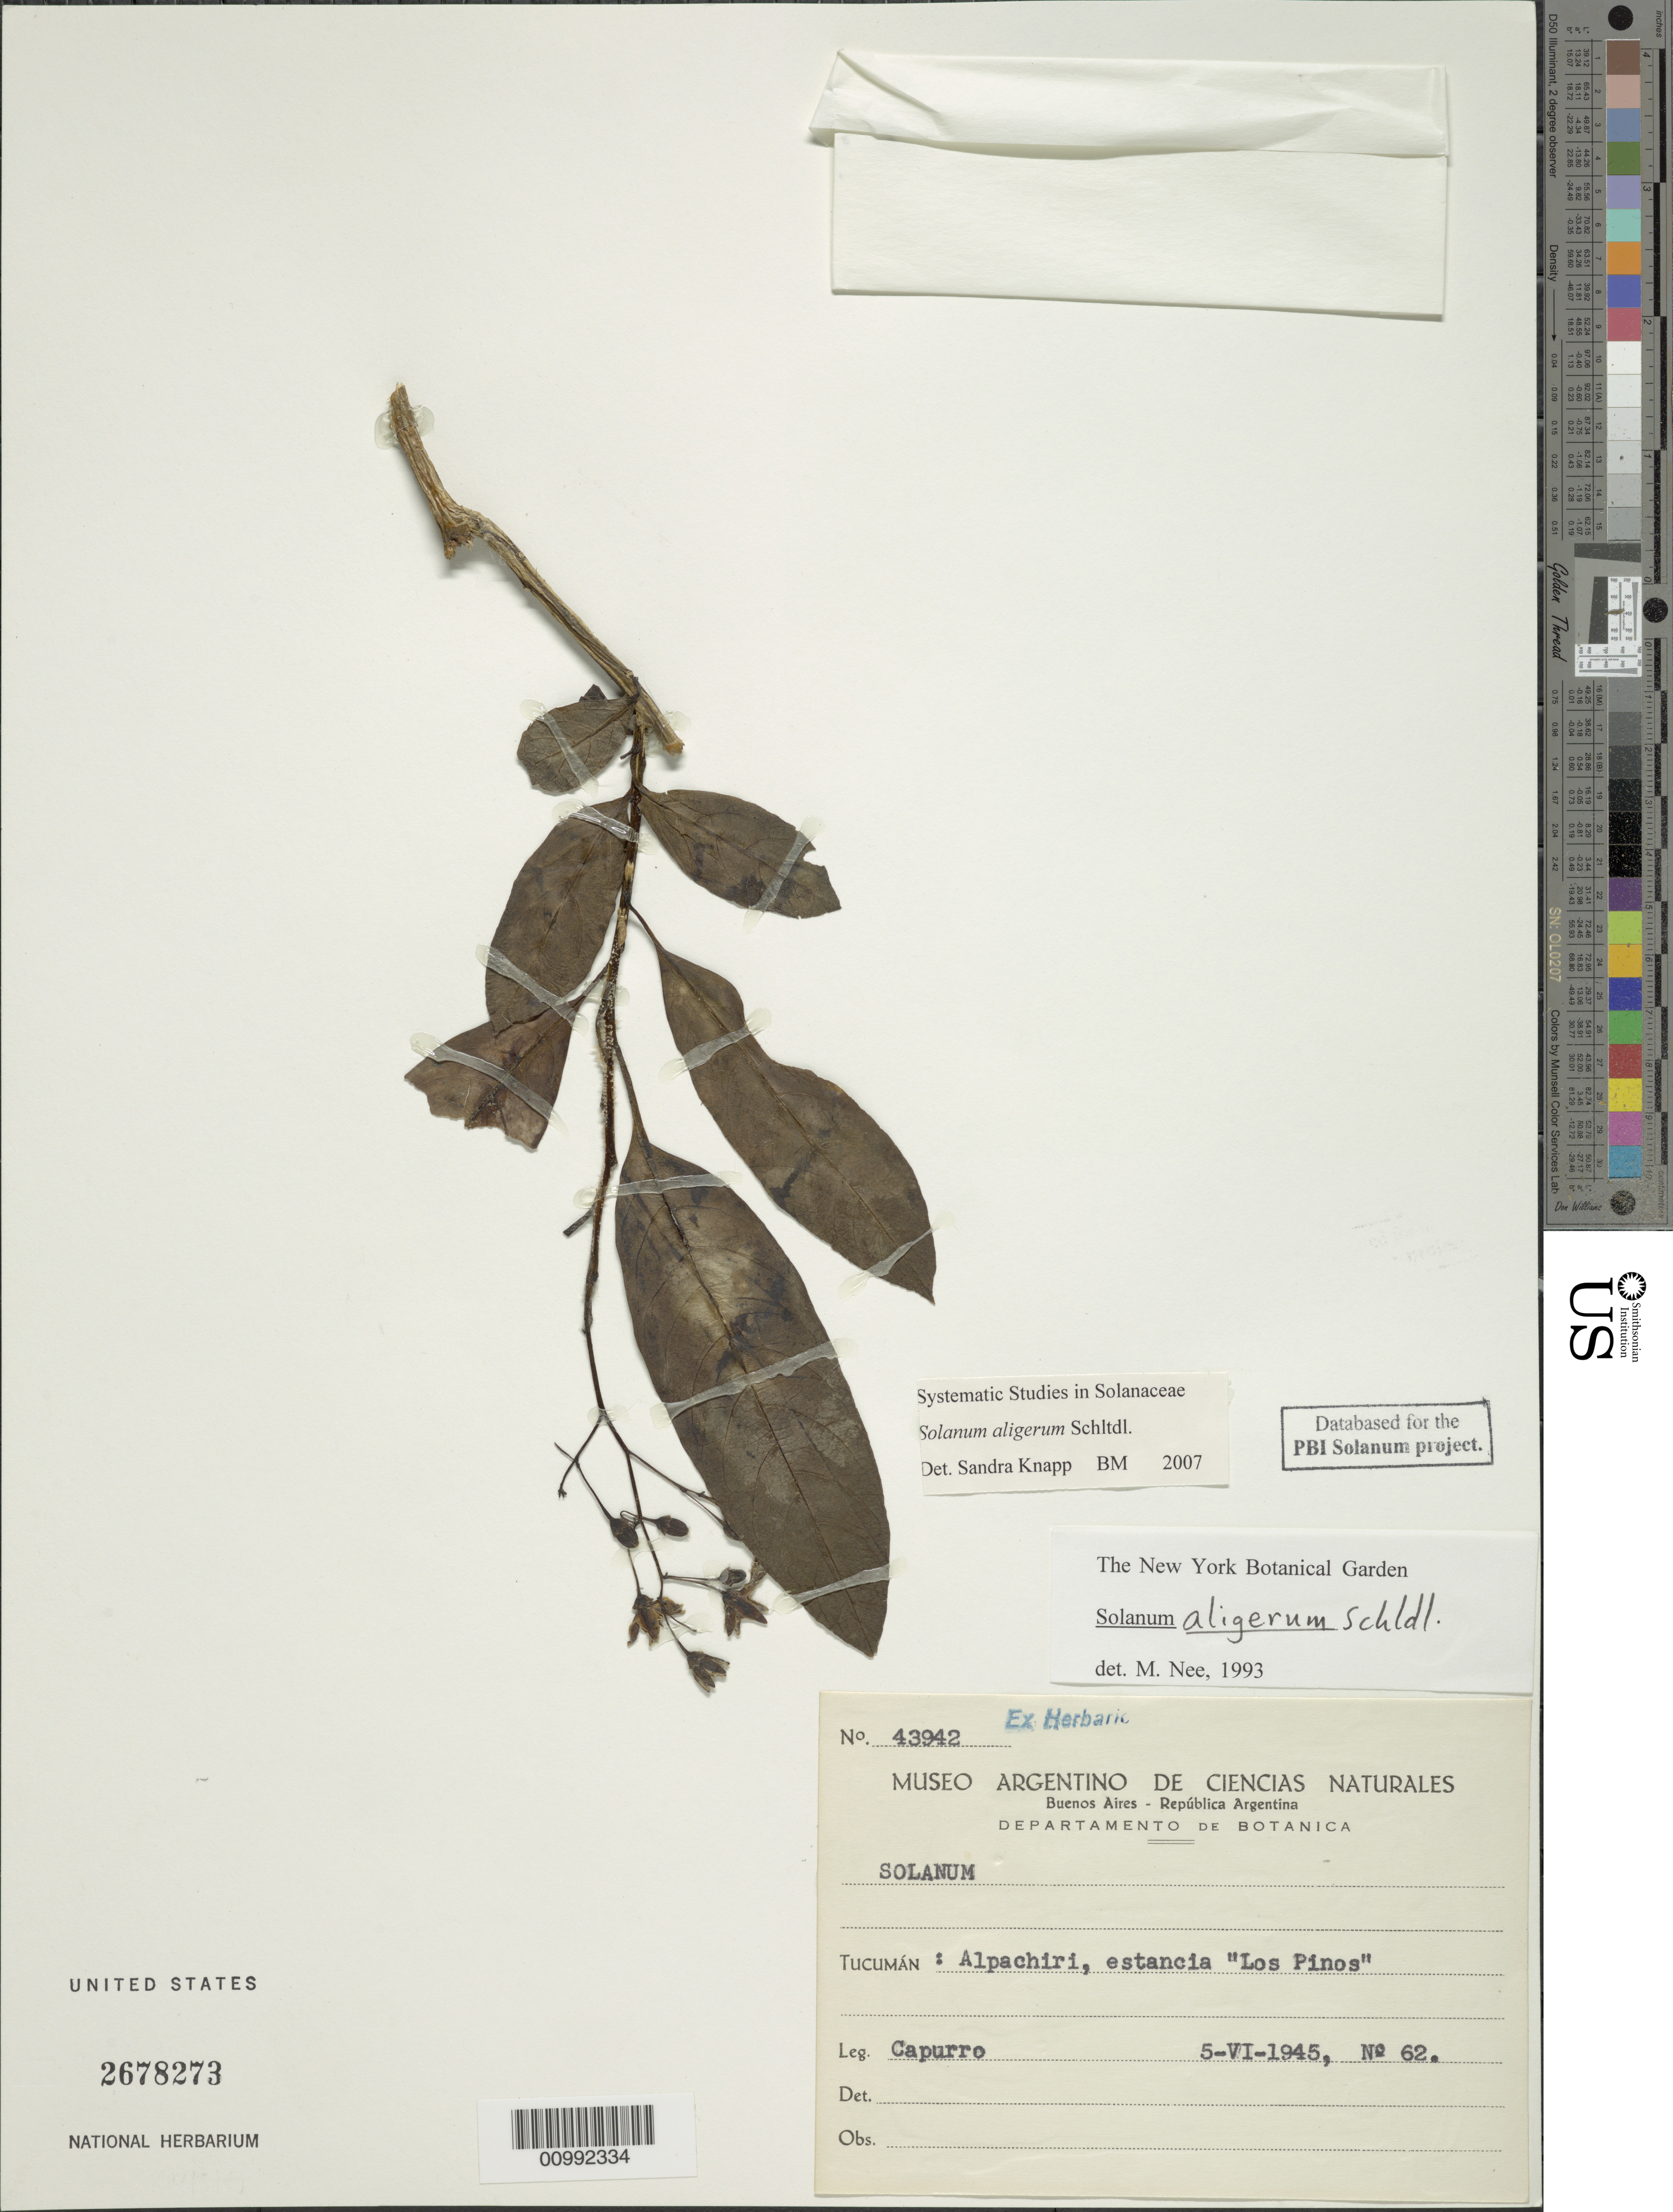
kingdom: Plantae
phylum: Tracheophyta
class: Magnoliopsida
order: Solanales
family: Solanaceae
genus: Solanum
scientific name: Solanum aligerum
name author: Schltdl.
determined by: Knapp, S. D.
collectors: -. Capurro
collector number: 62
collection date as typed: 5 Jun 1945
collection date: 1945-06-05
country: Argentina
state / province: Tucumán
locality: Alpachiri, estancia "Los Pinos"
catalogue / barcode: US 2678273